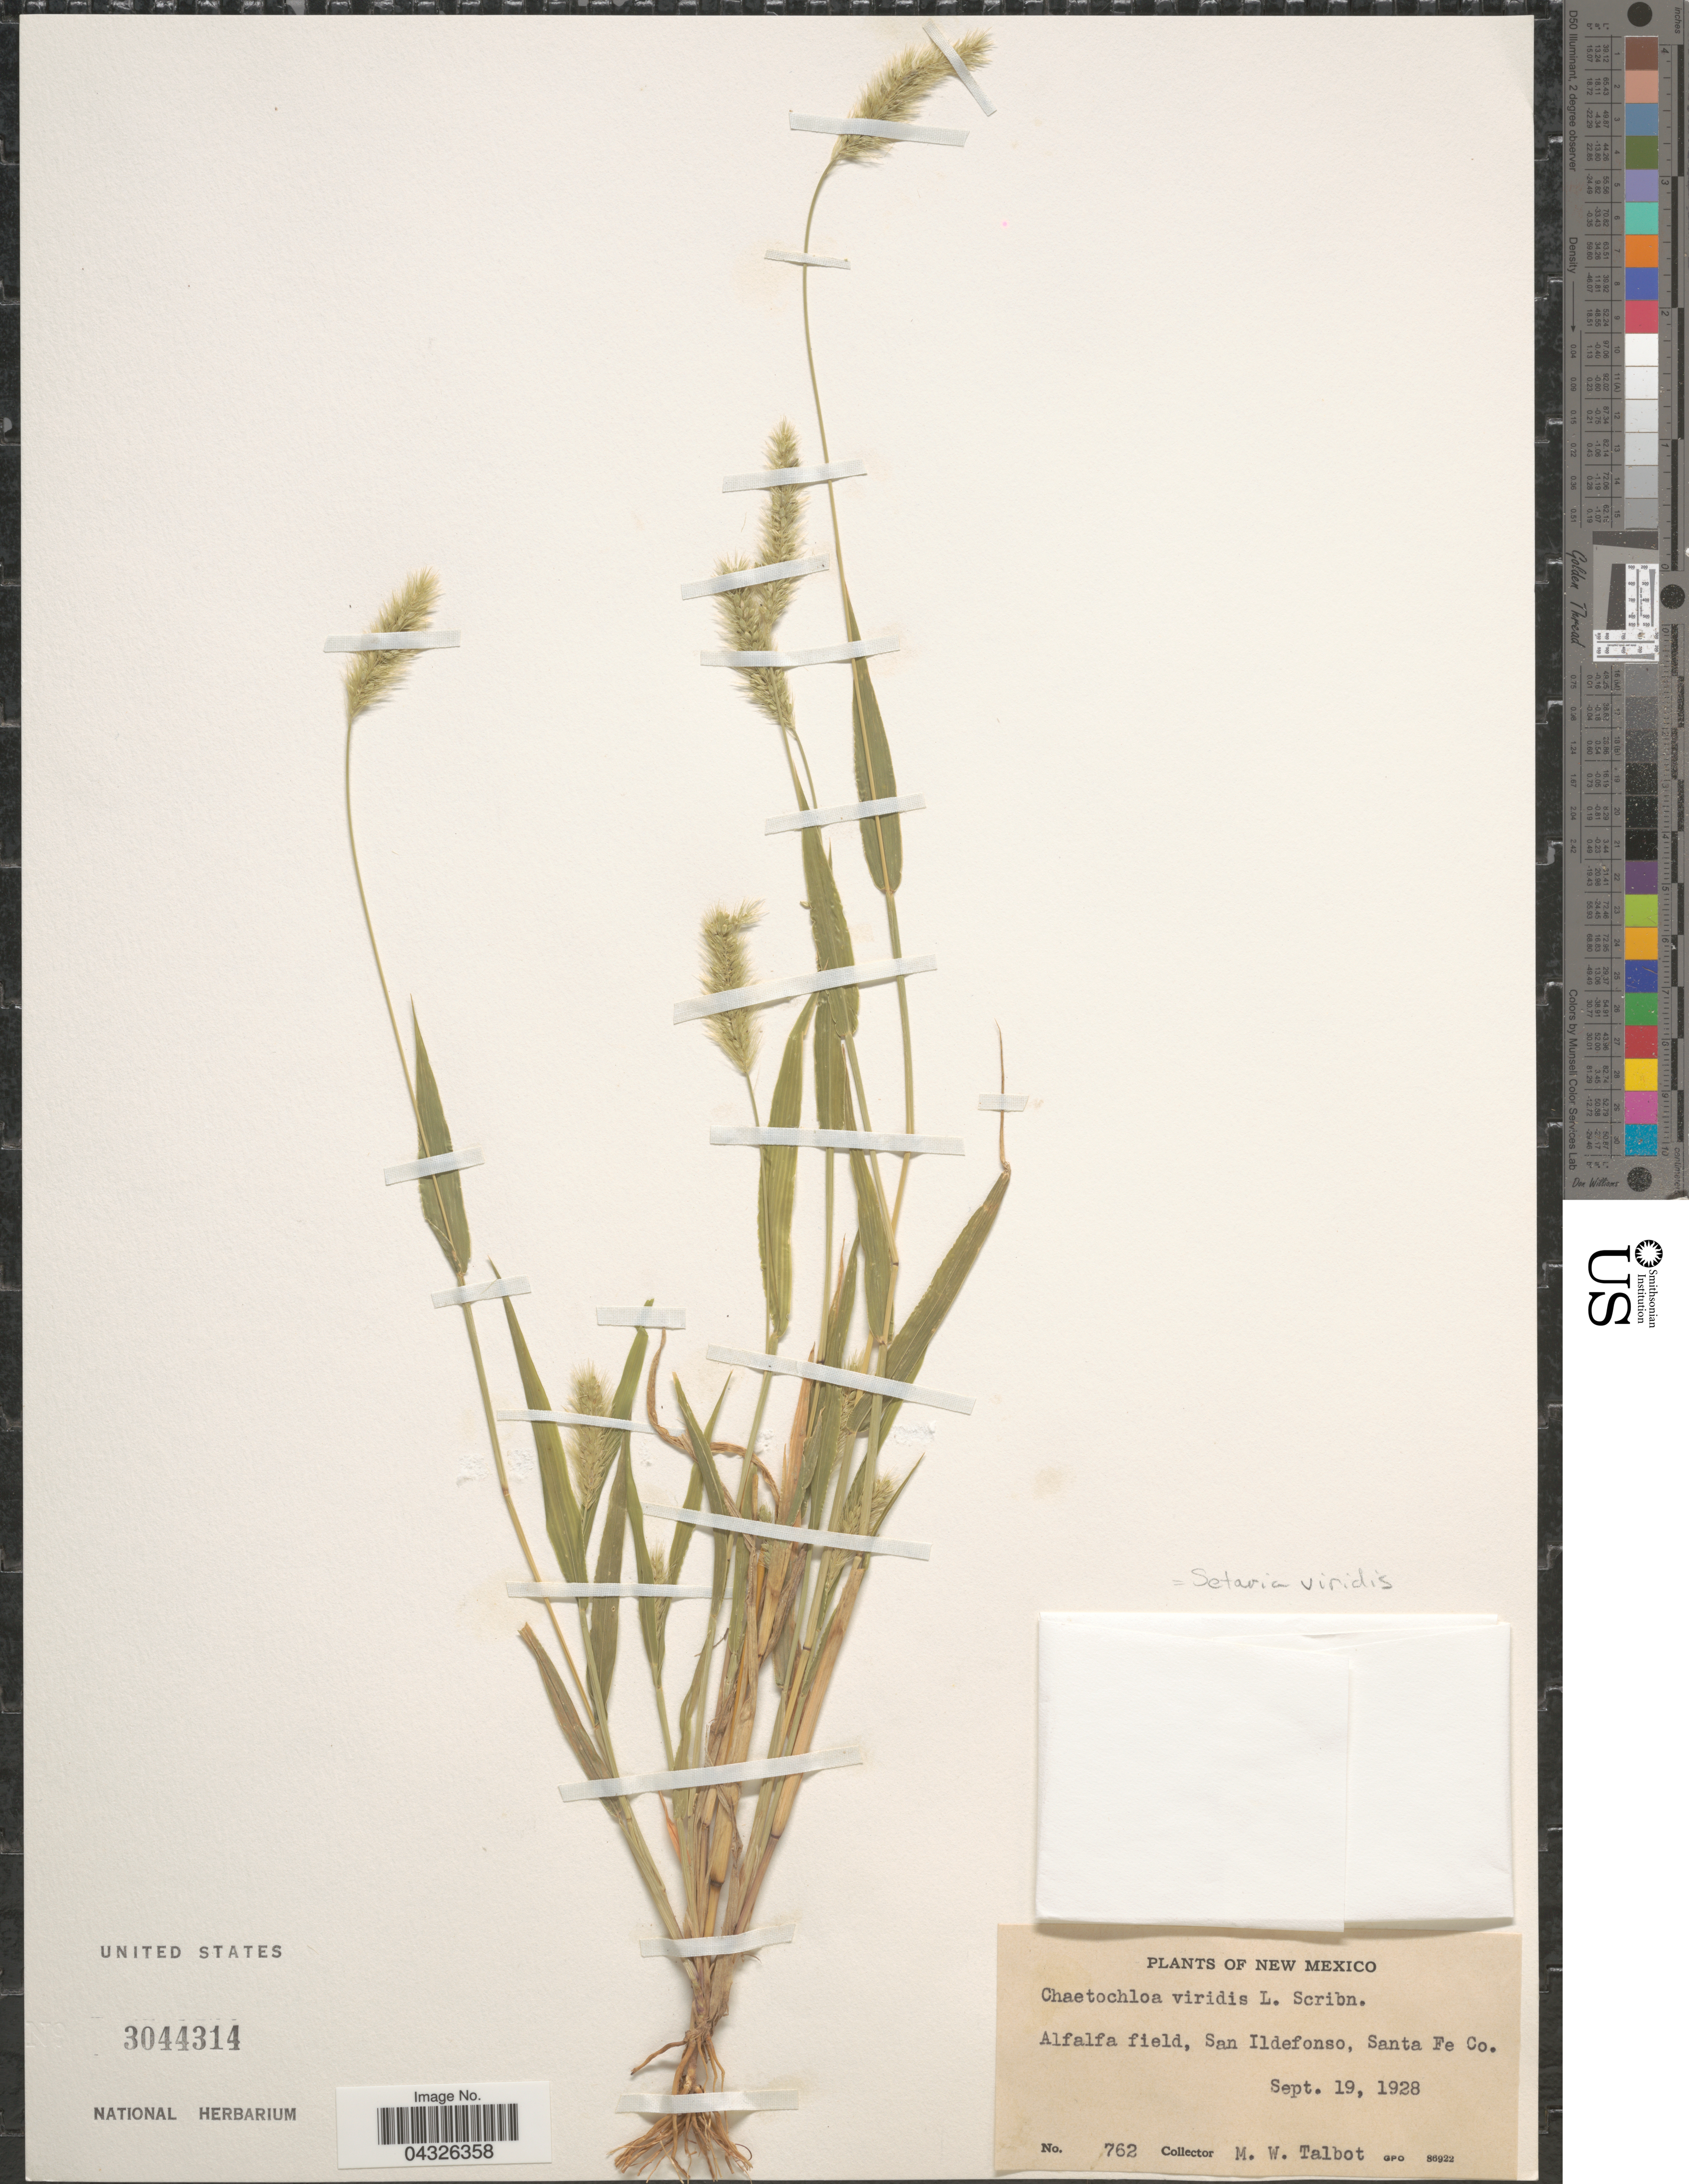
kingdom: Plantae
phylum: Tracheophyta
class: Liliopsida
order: Poales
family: Poaceae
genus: Setaria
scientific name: Setaria viridis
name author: (L.) P. Beauv.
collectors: M. Talbot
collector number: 762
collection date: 1928-09-19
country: United States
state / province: New Mexico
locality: Alfalfa field, San Ildefonso, Santa Fe Co.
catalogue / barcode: US 3044314